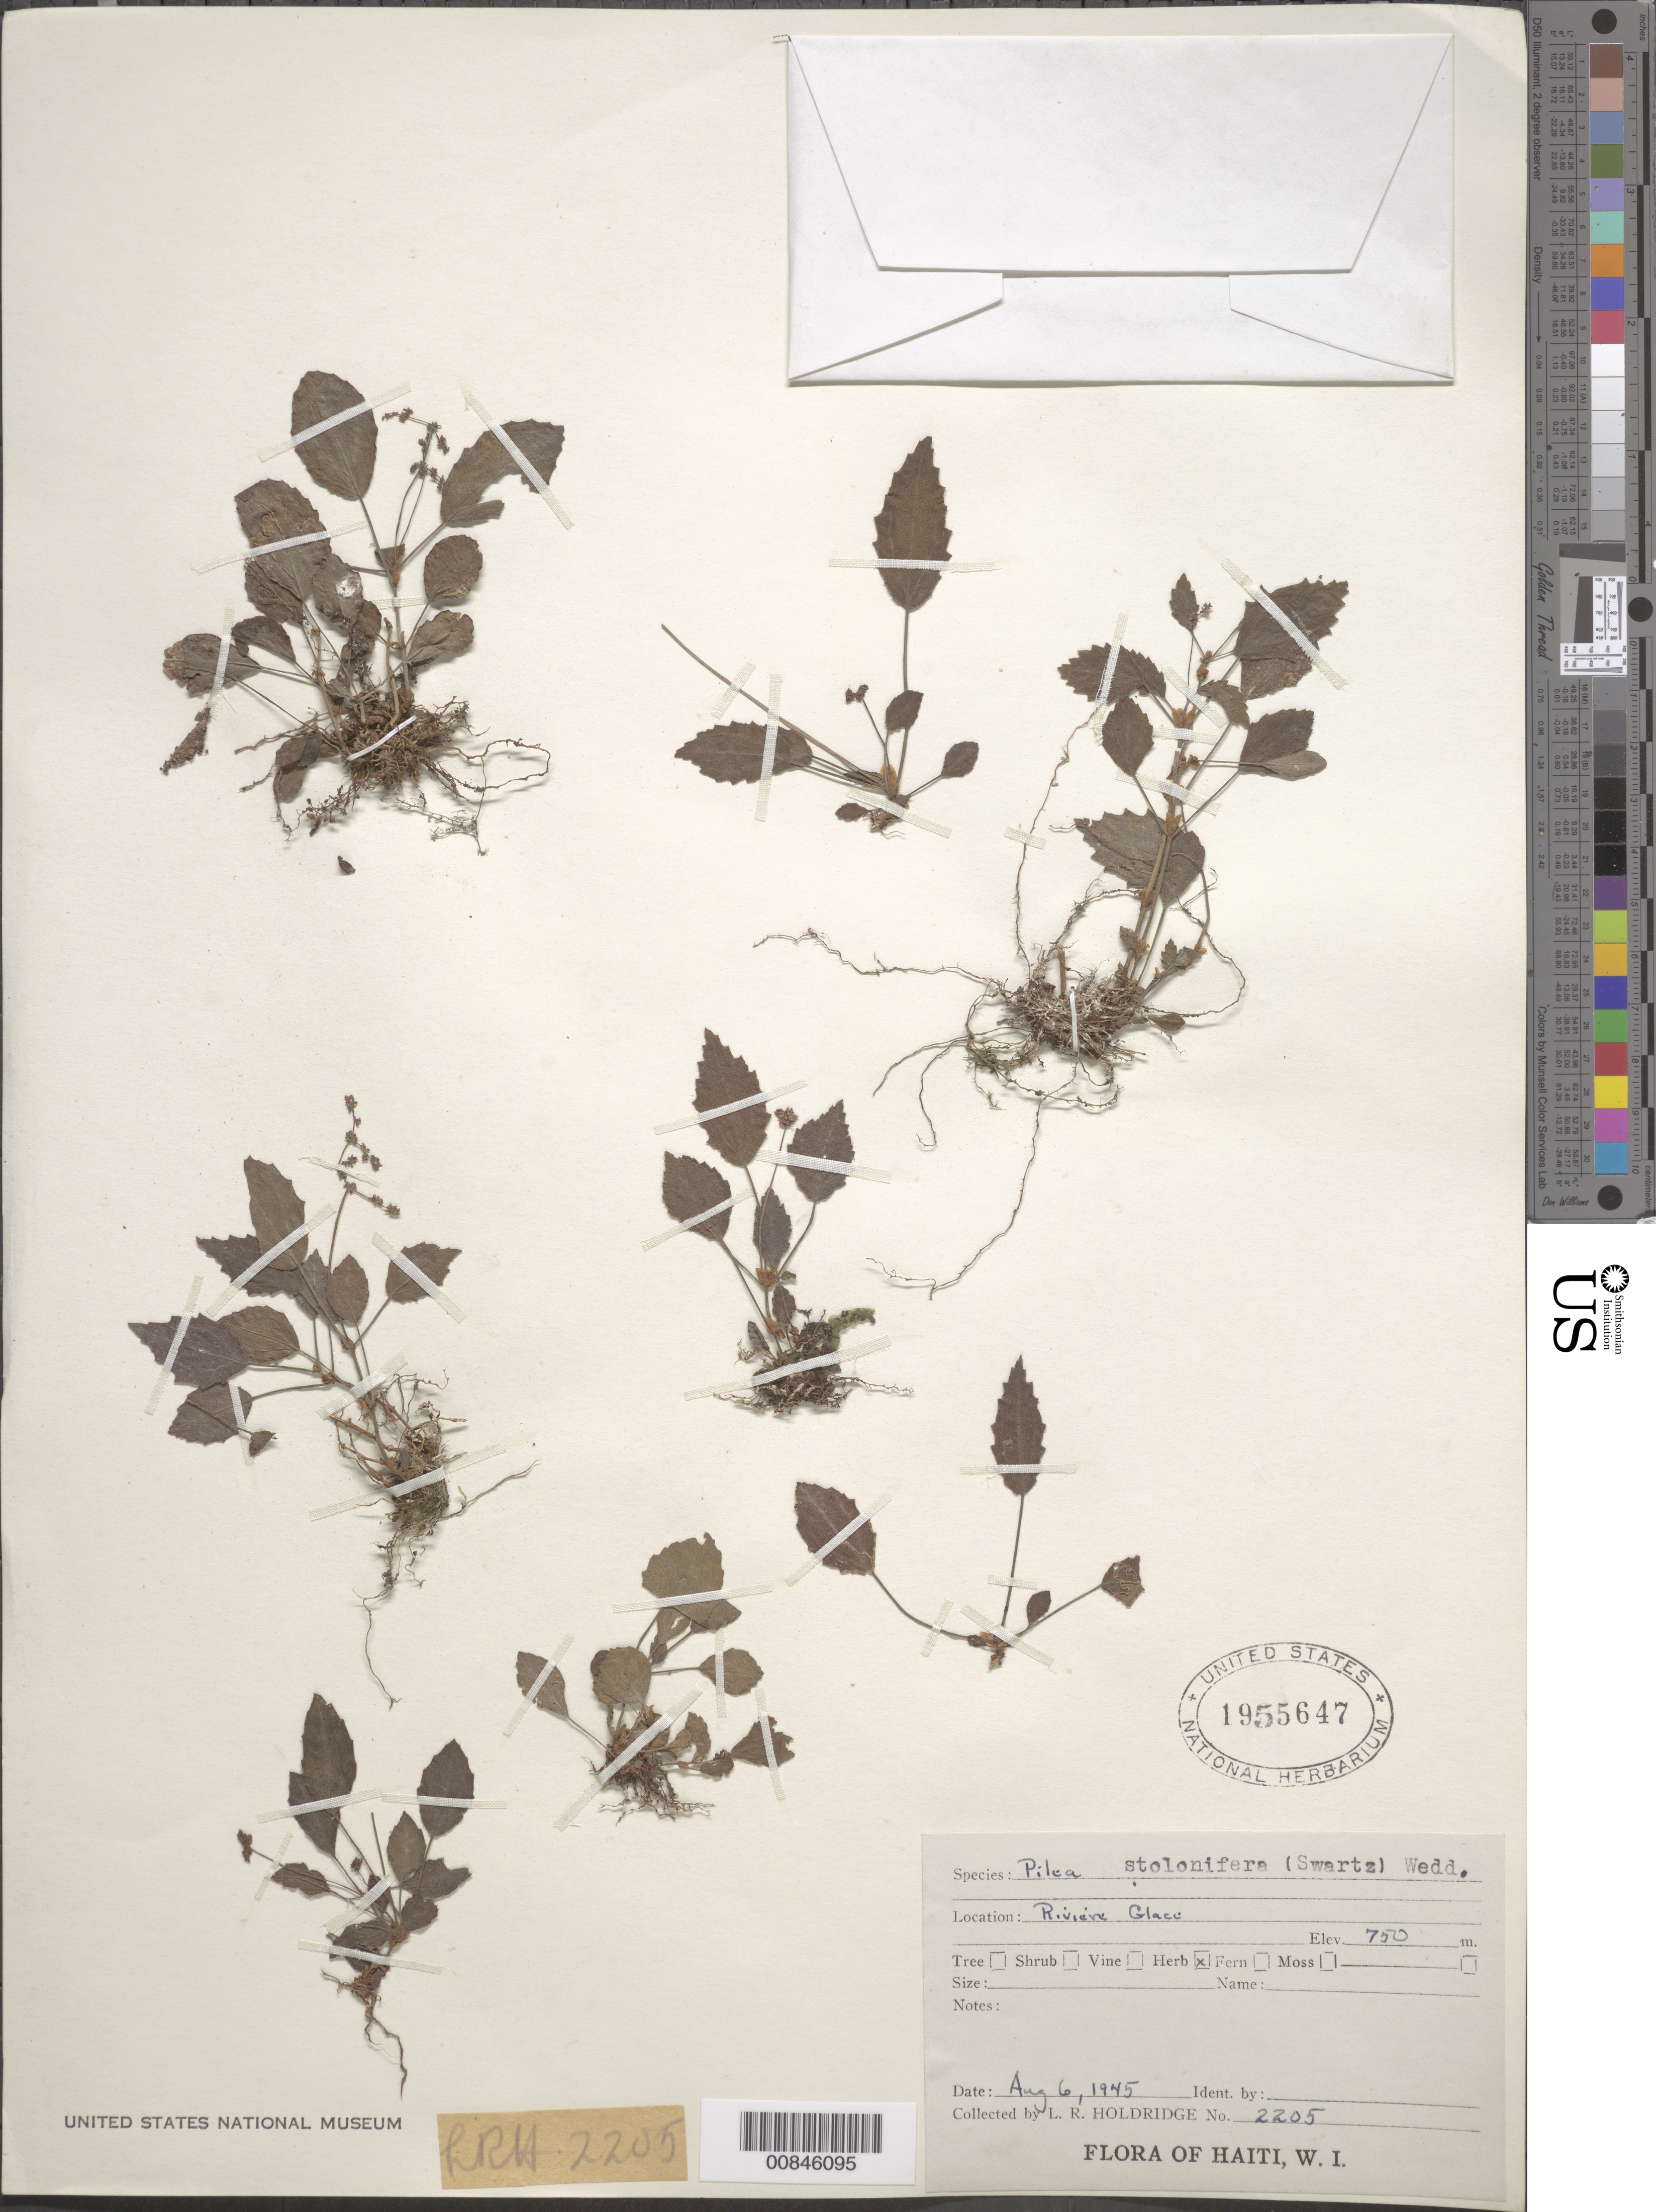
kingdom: Plantae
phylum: Tracheophyta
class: Magnoliopsida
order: Rosales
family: Urticaceae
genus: Pilea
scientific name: Pilea stolonifera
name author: (Sw.) Wedd.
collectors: L. Holdridge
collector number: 2205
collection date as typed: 06 Aug 1945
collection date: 1945-08-06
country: Haiti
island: Hispaniola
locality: Riviére Glace.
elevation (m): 750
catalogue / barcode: US 1955647